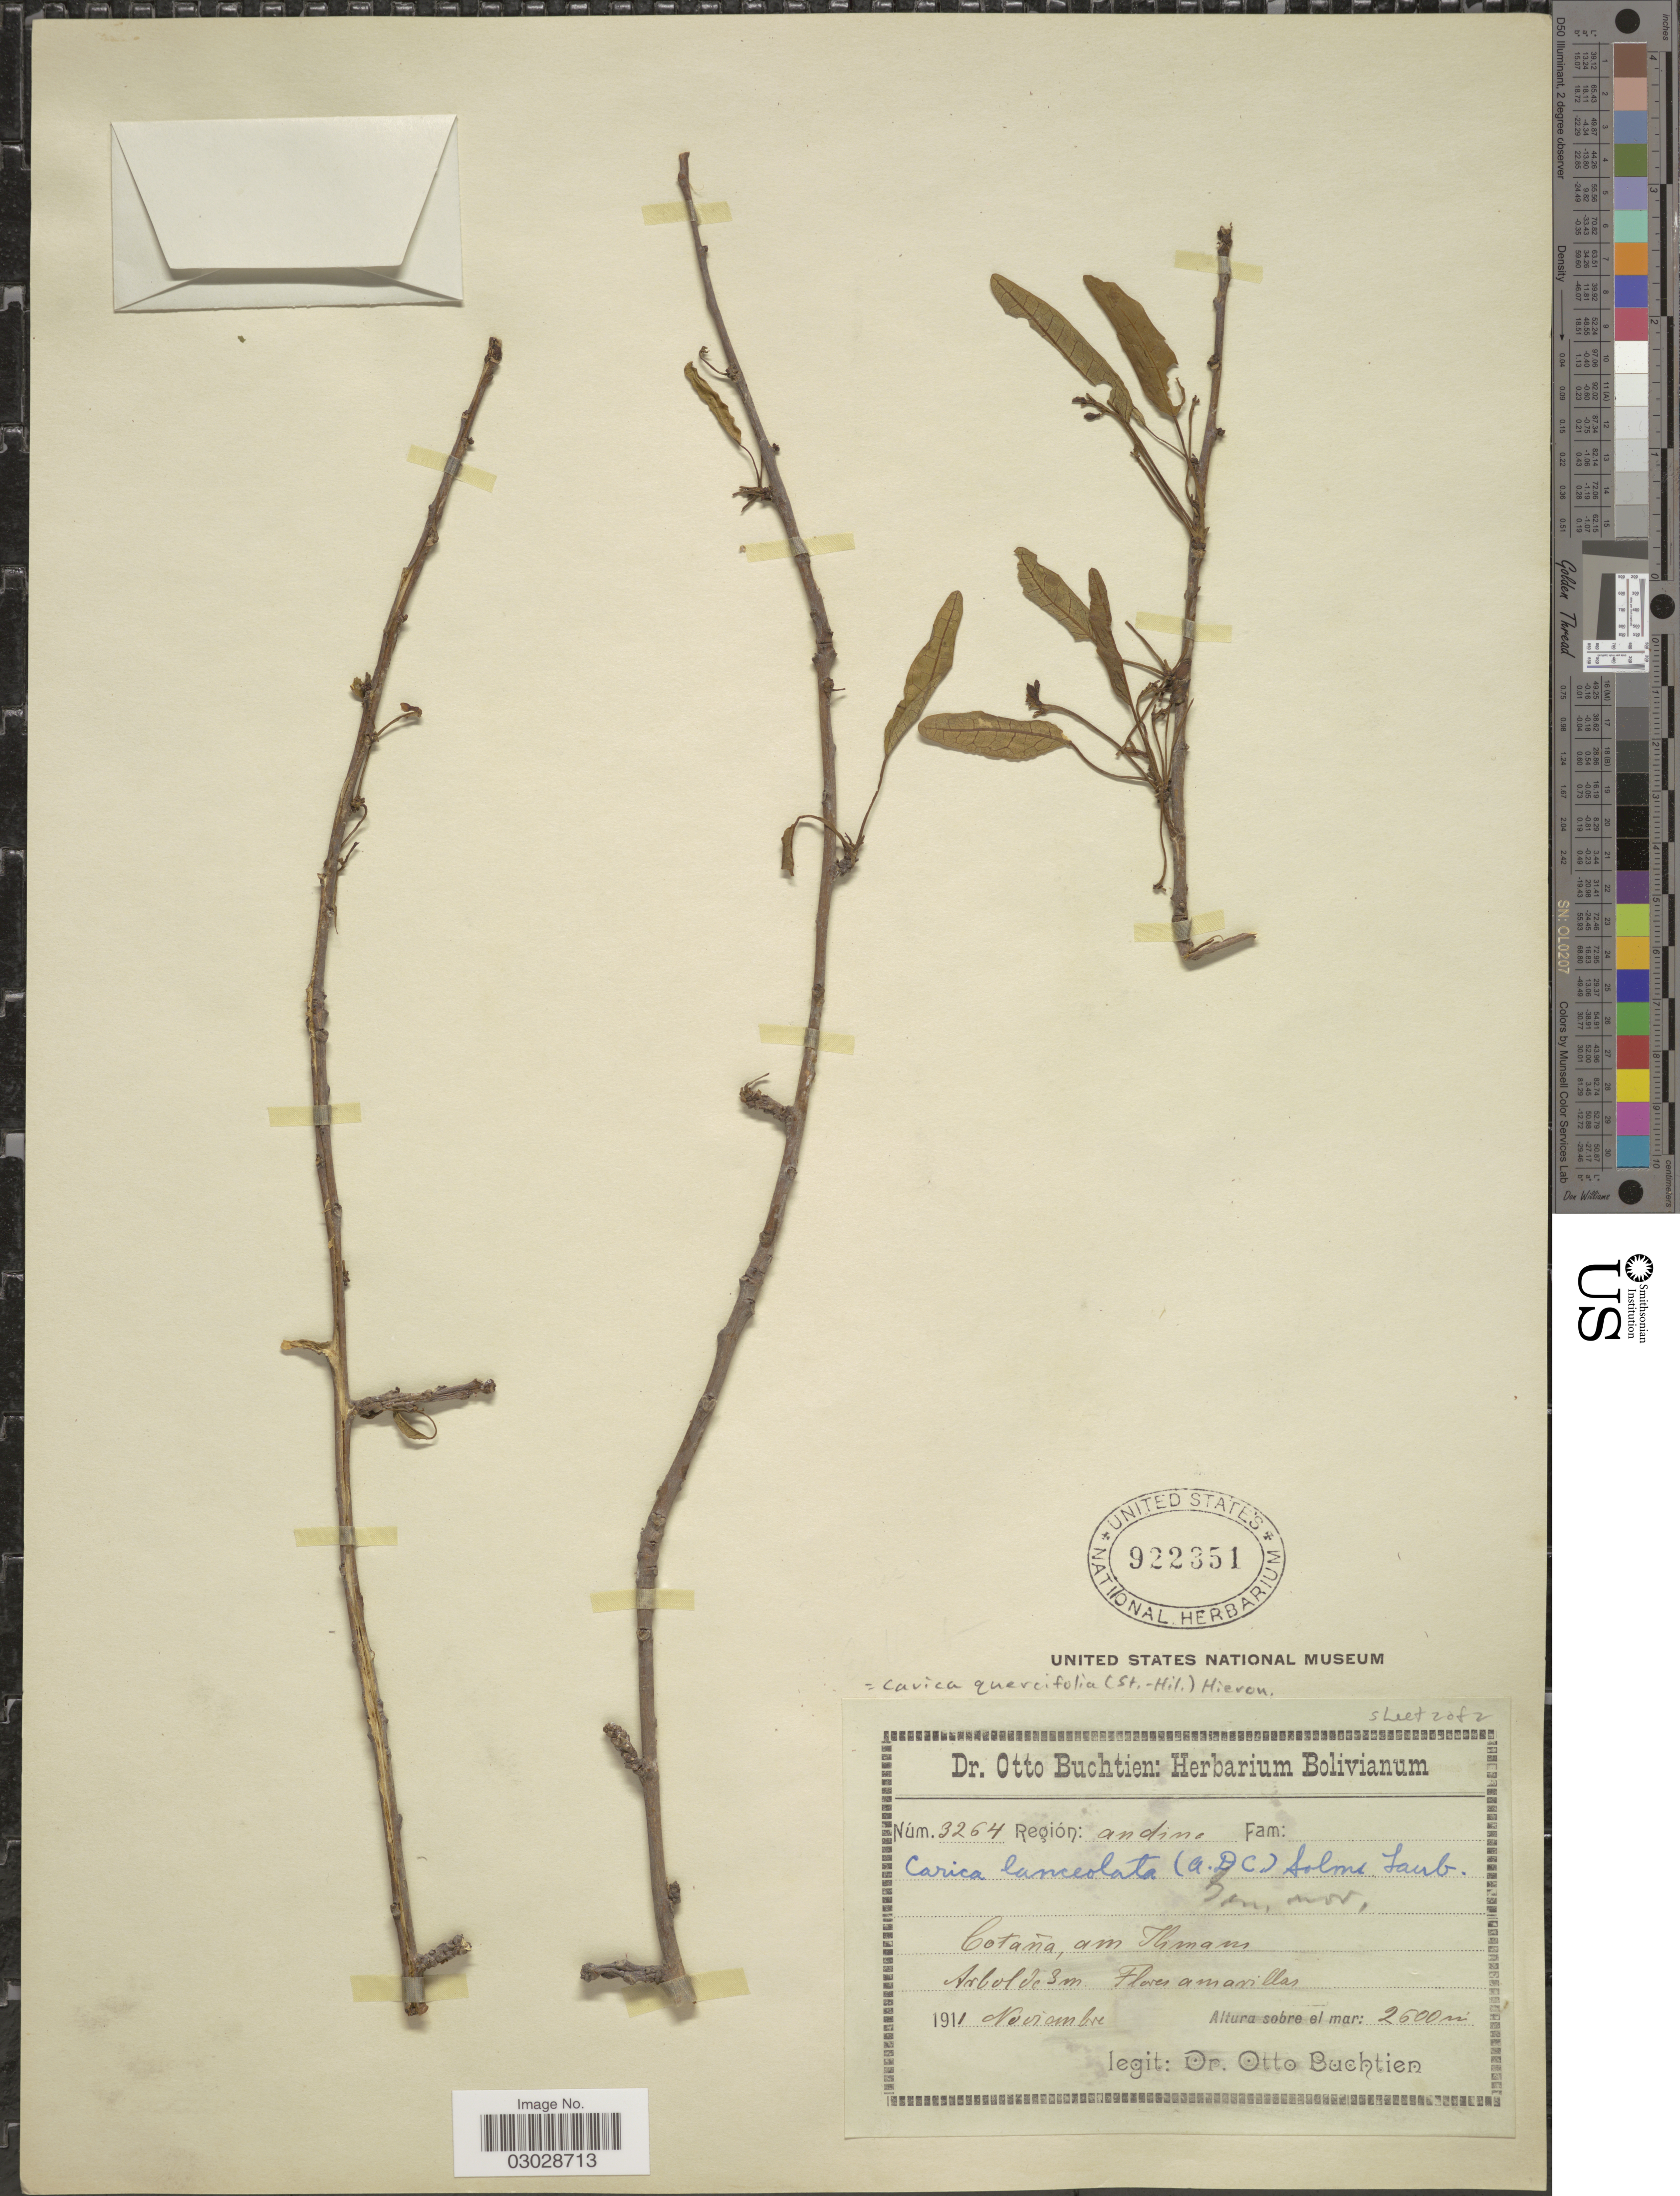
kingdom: Plantae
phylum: Tracheophyta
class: Magnoliopsida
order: Brassicales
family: Caricaceae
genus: Vasconcellea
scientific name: Vasconcellea quercifolia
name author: A. St.-Hil.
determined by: Strong, M. T., (US), Smithsonian Institution - National Museum of Natural History (UNITED STATES)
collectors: O. Buchtien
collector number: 3264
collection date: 1911-11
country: Bolivia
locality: Cotaña, am Ilimani.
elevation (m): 2600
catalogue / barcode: US 922351